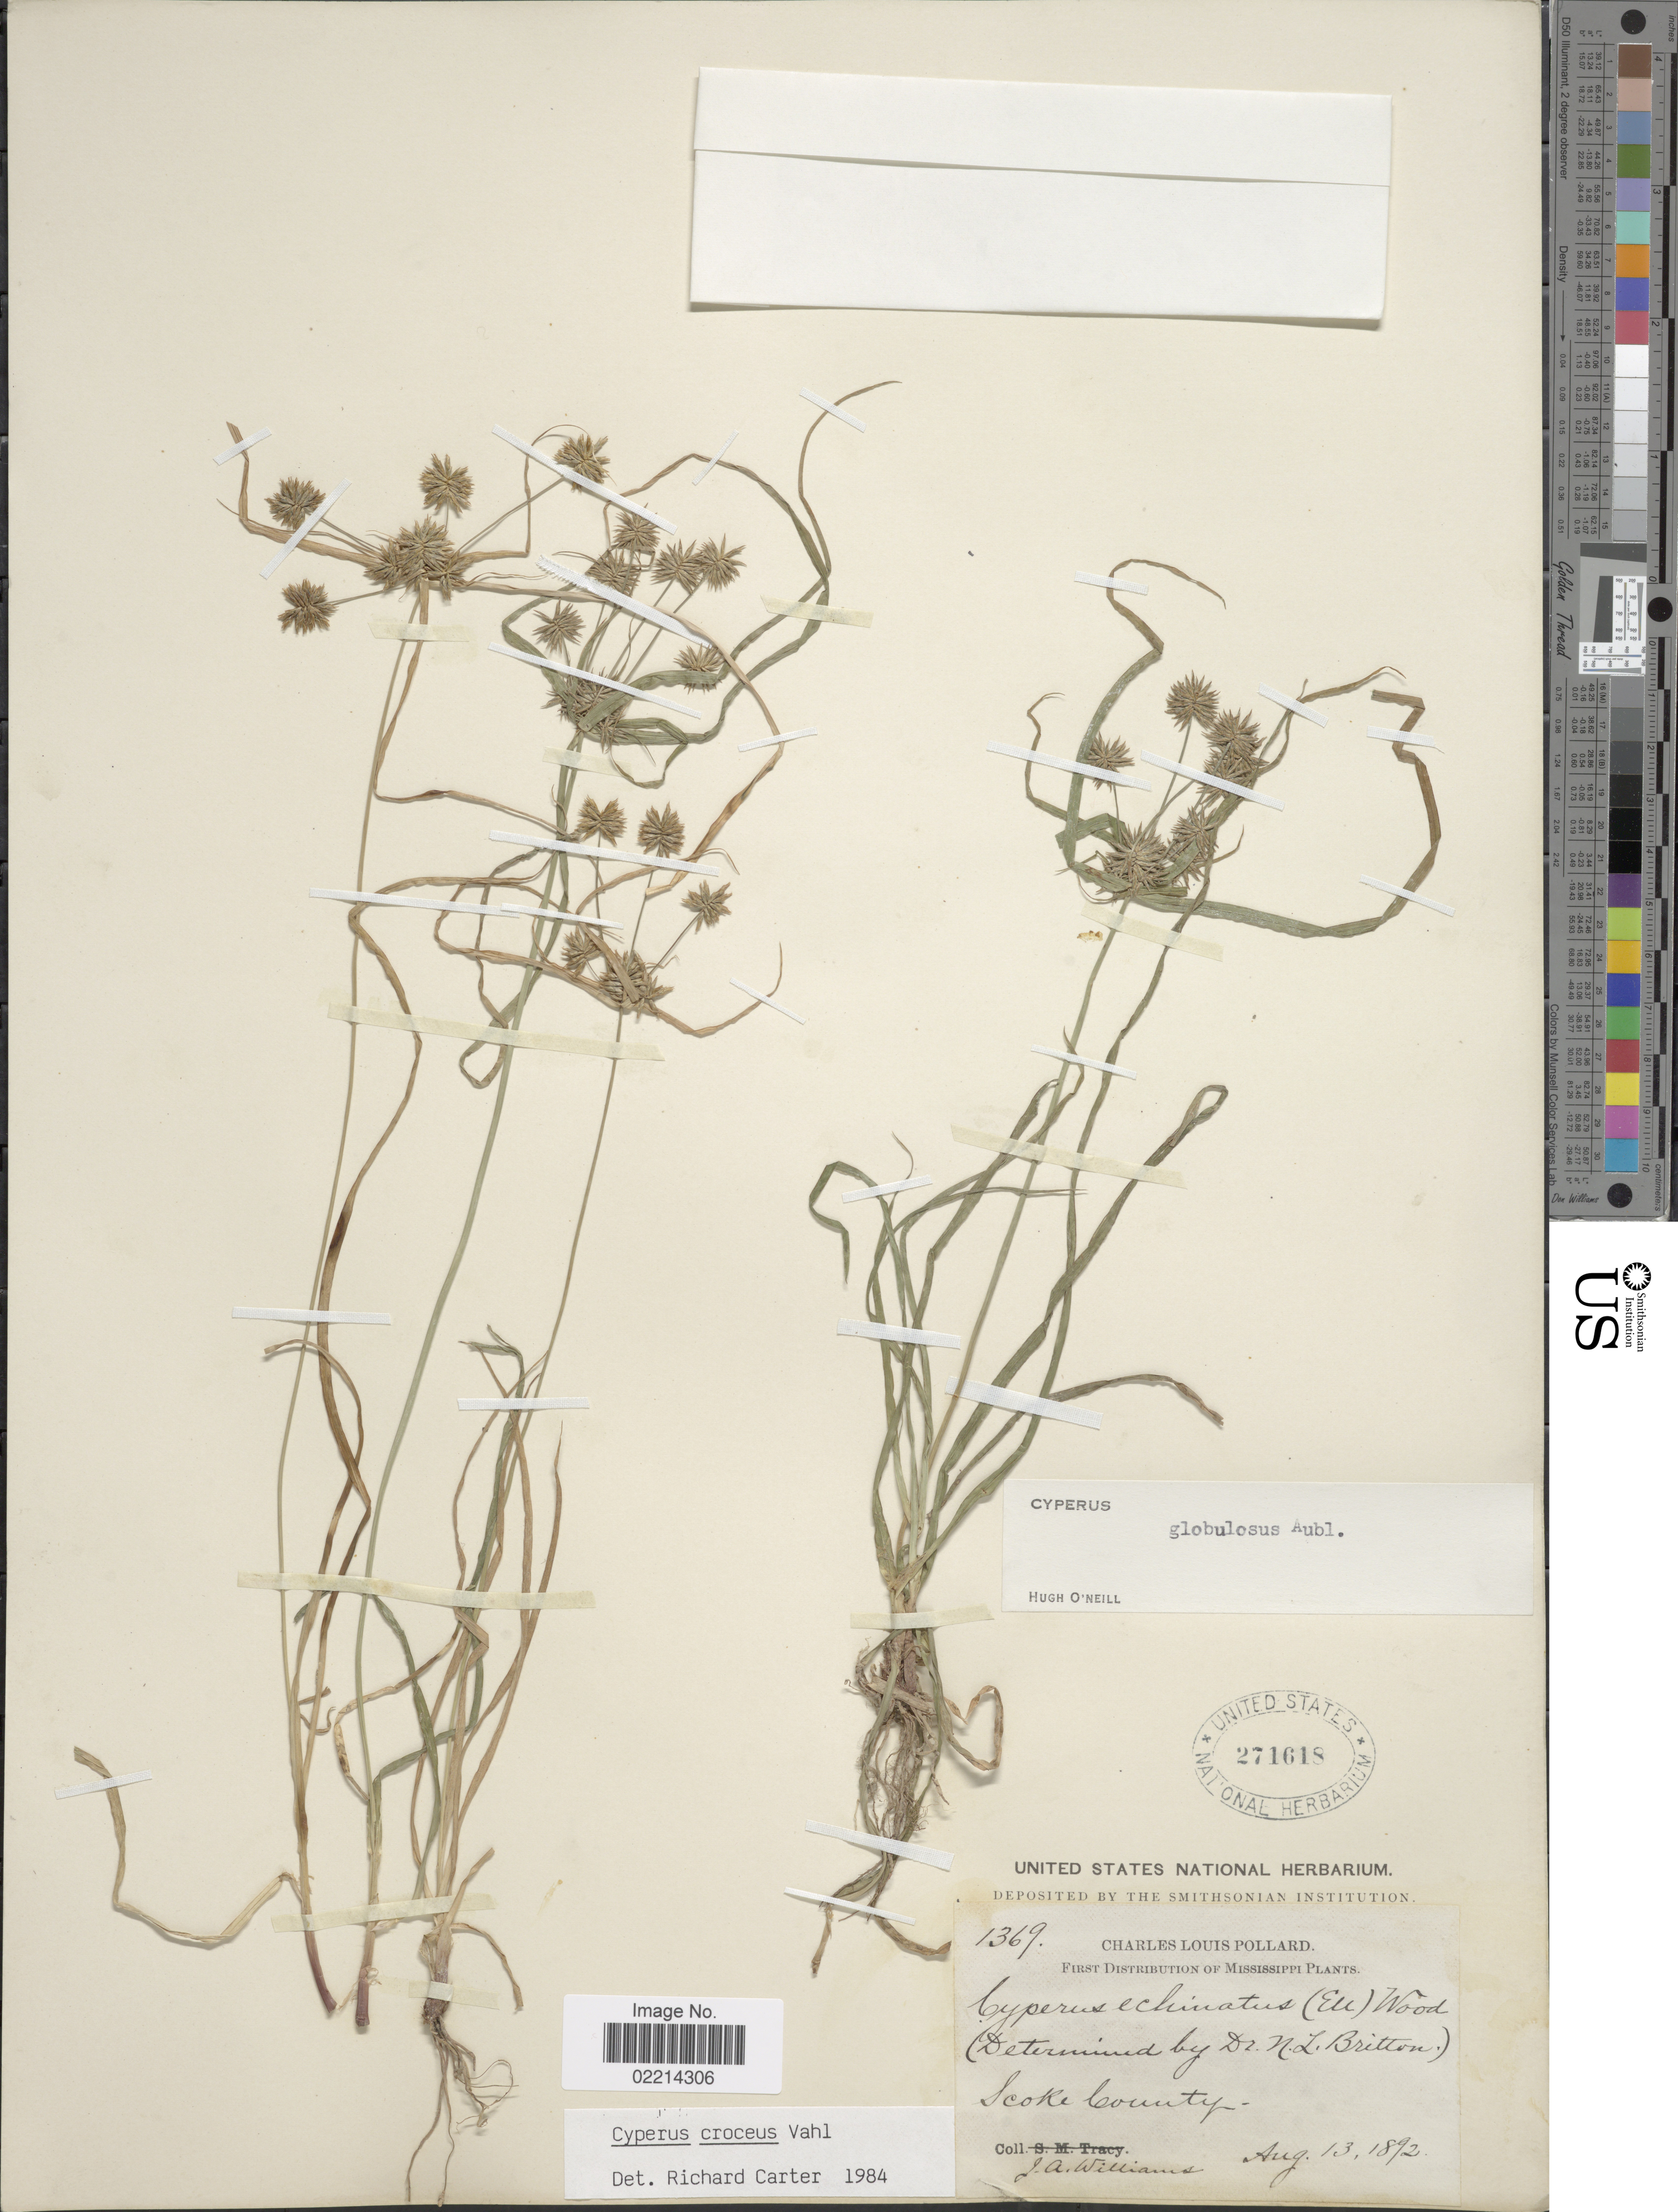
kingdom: Plantae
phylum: Tracheophyta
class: Liliopsida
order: Poales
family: Cyperaceae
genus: Cyperus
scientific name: Cyperus croceus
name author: Vahl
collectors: J. A. Williams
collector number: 1369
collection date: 1892-08-13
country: United States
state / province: Mississippi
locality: Scoke County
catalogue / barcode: US 271618